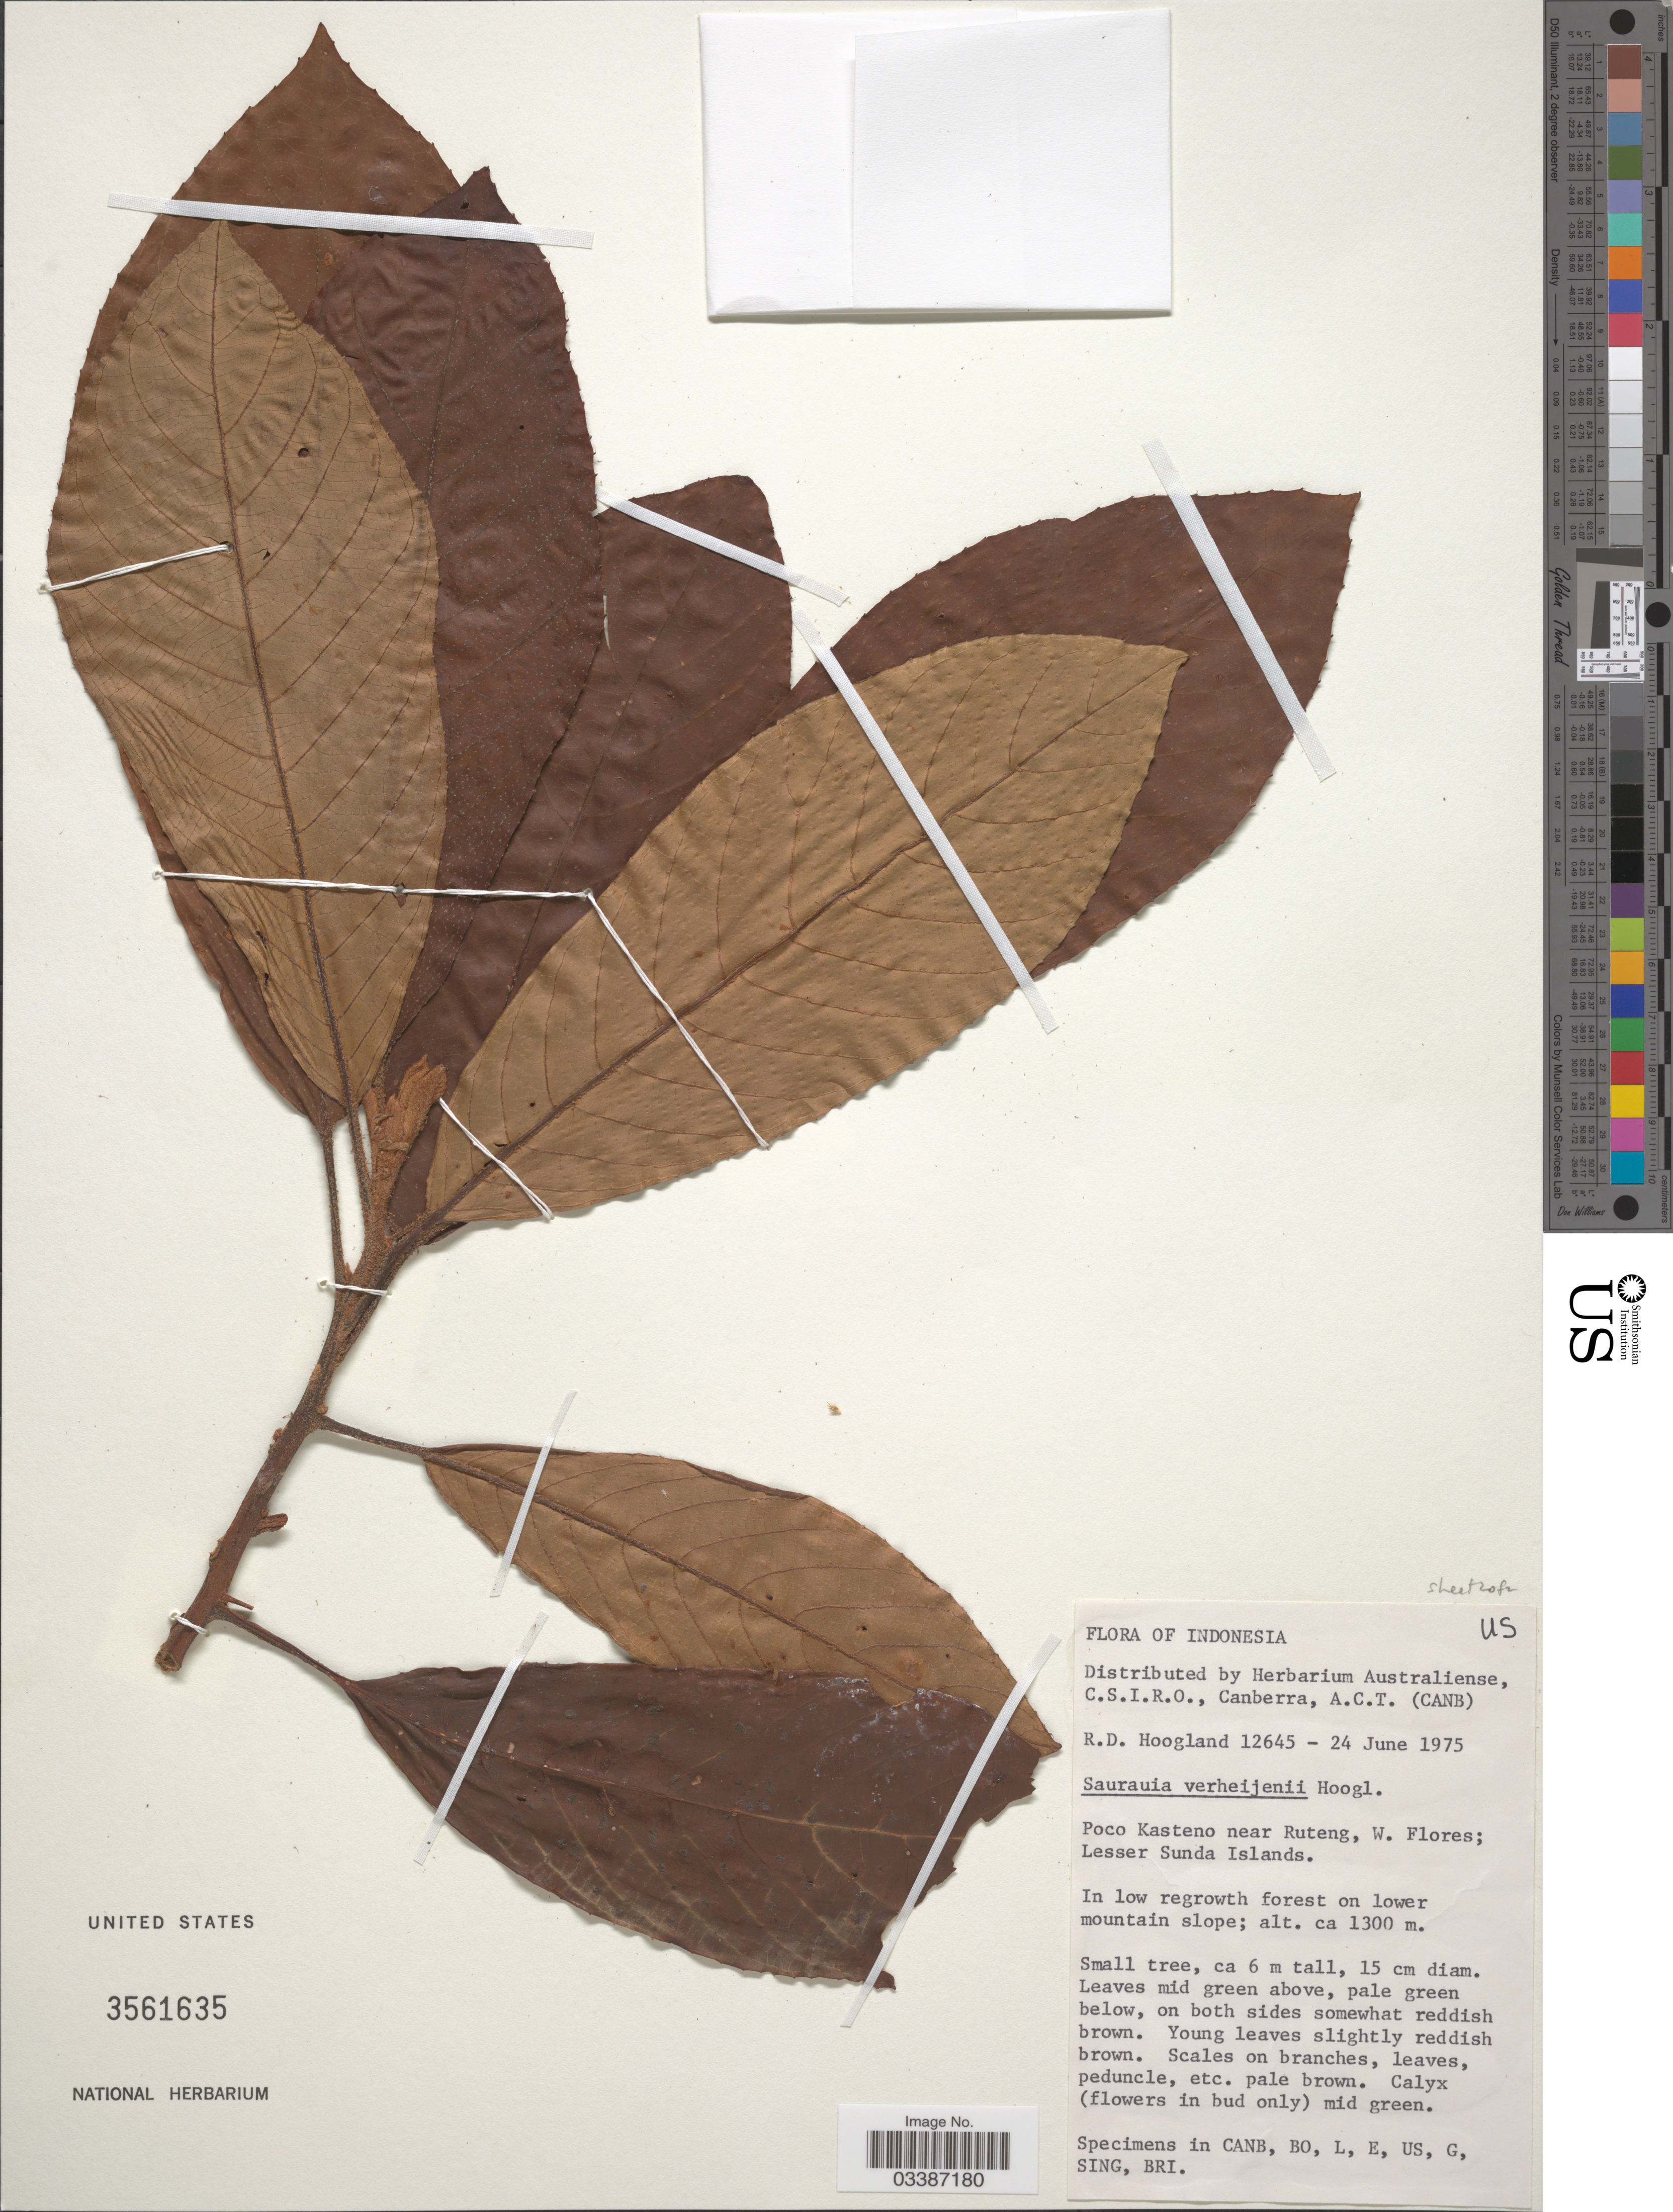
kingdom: Plantae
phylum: Tracheophyta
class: Magnoliopsida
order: Ericales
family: Actinidiaceae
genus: Saurauia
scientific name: Saurauia verheijenii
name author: Hoogland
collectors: R. D. Hoogland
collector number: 12645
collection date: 1975-06-24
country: Indonesia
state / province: Nusa Tenggara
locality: Poco Kasteno near Ruteng, W. Flores; Lesser Sunda Islands.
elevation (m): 1300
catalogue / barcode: US 3561635